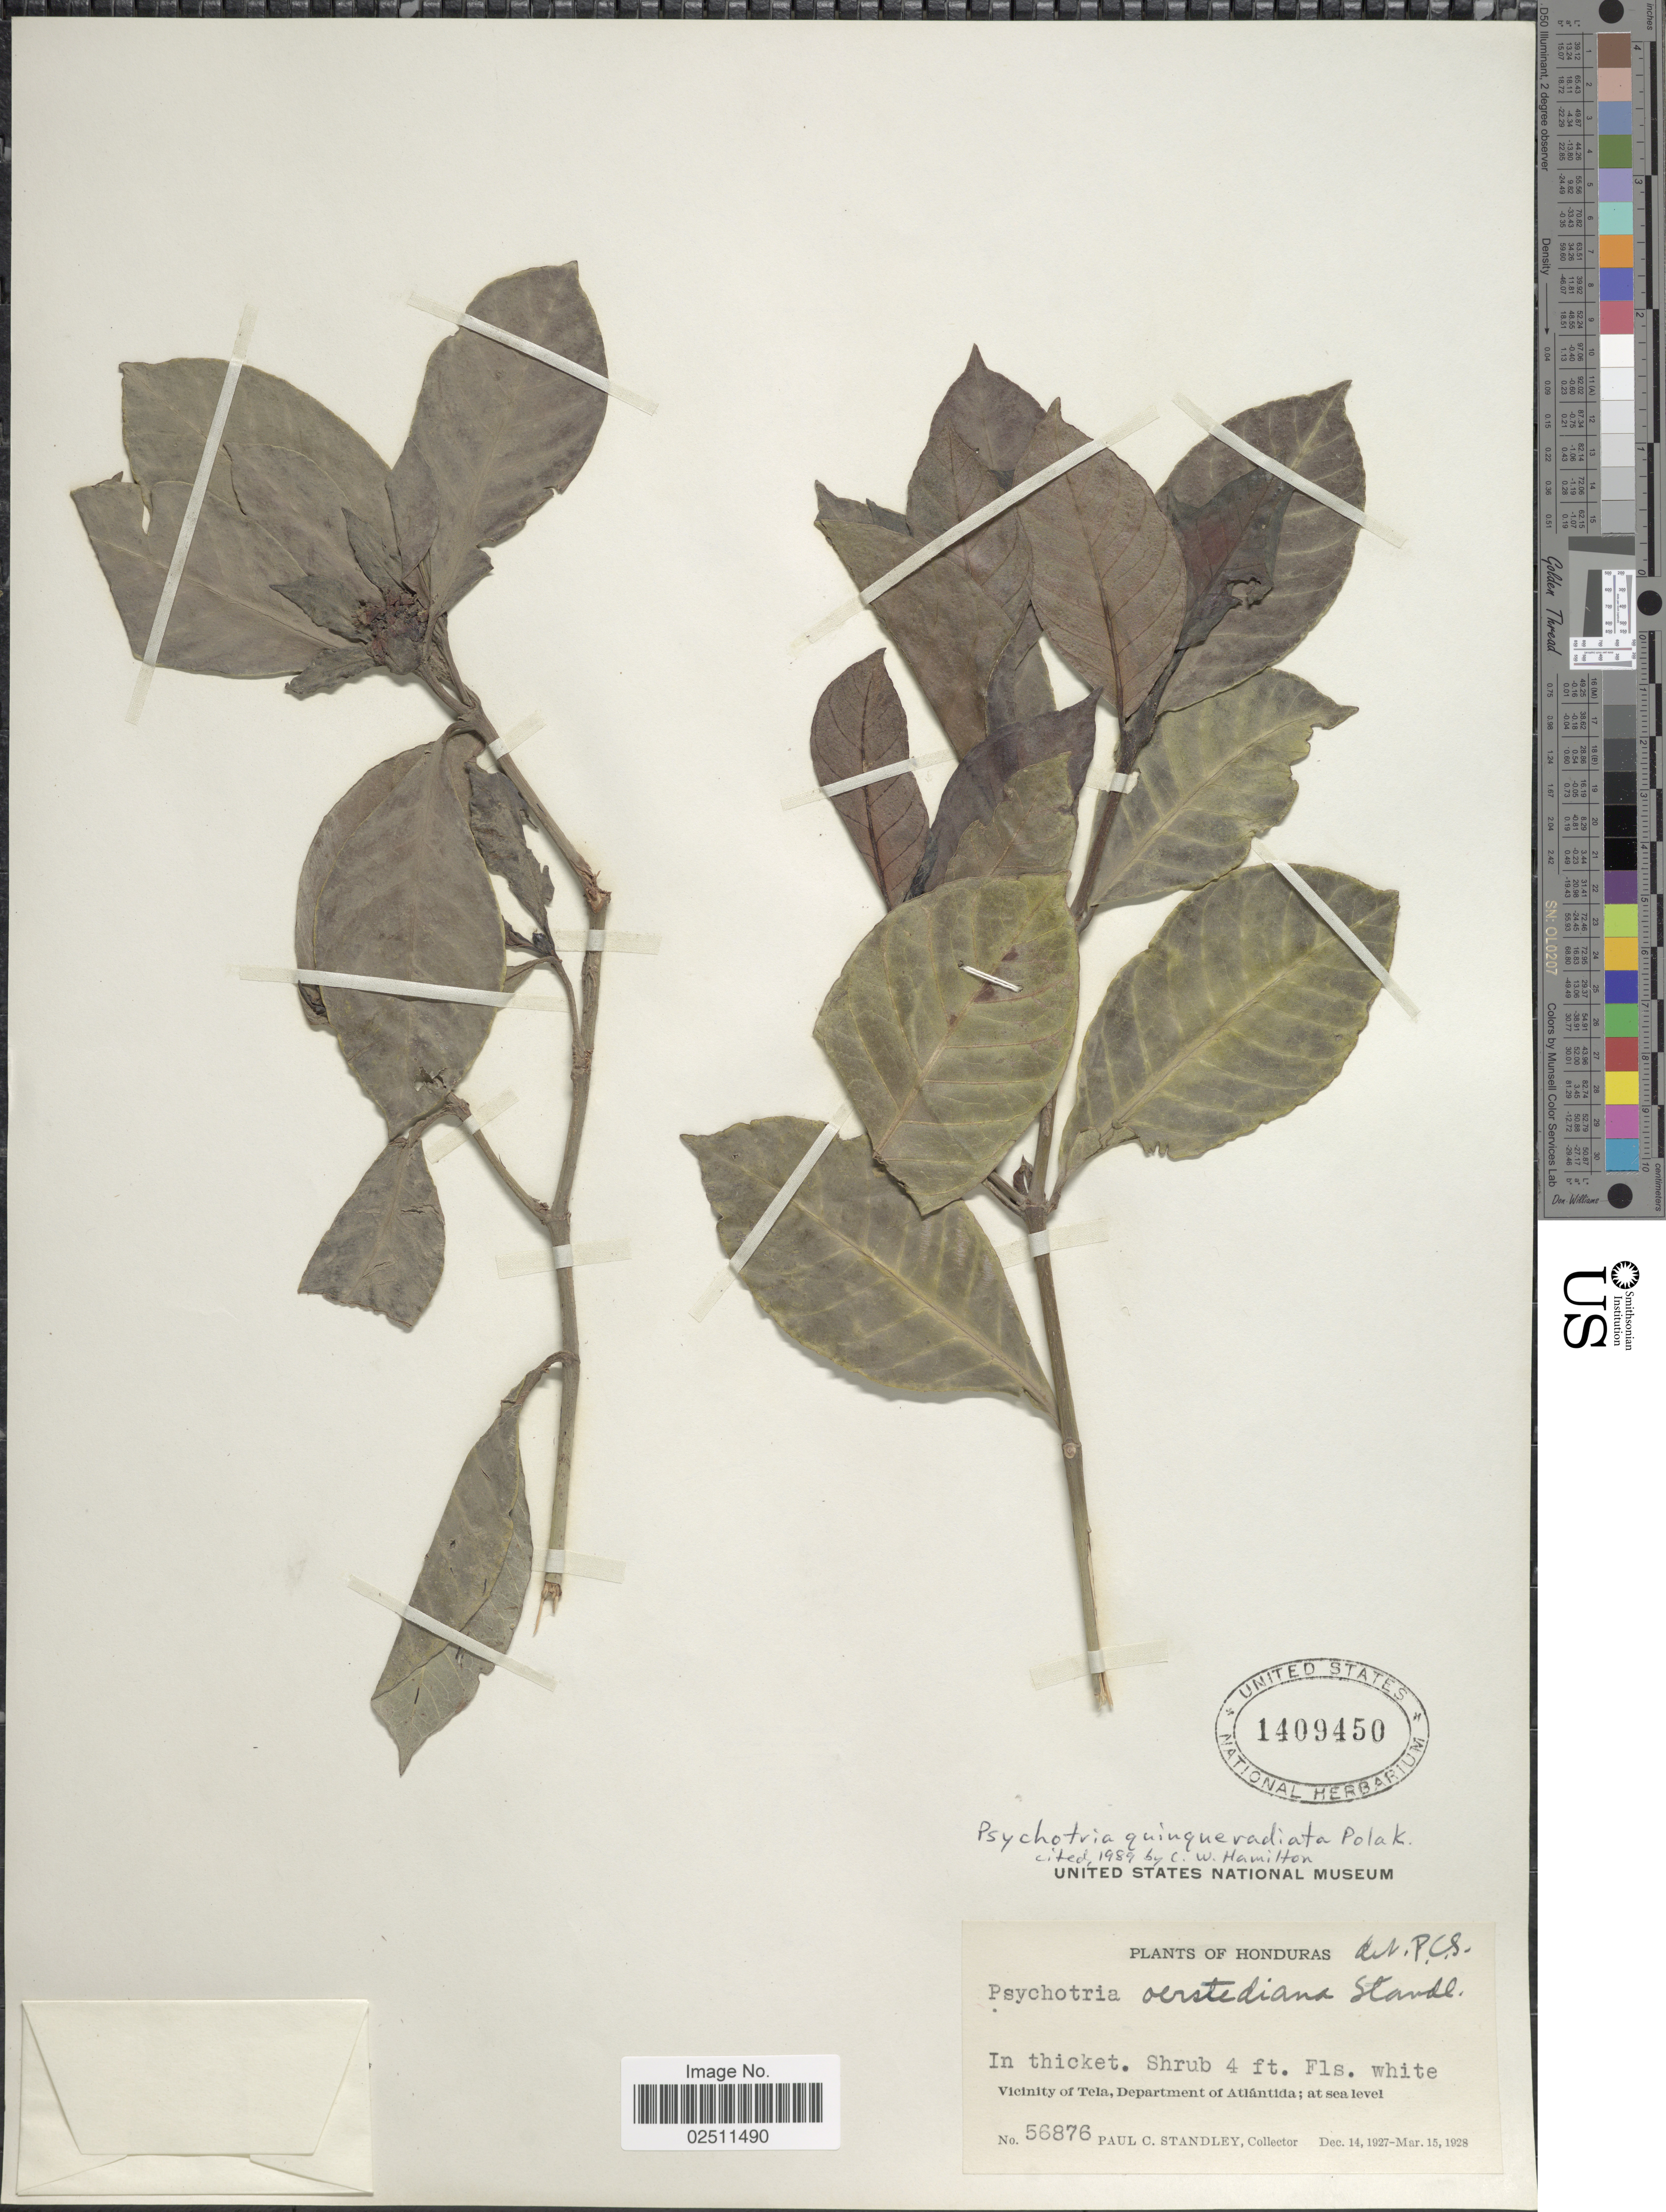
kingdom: Plantae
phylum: Tracheophyta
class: Magnoliopsida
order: Gentianales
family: Rubiaceae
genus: Psychotria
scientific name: Psychotria quinqueradiata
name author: Pol.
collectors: P. C. Standley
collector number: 56876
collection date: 1927-12-14/1928-03-15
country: Honduras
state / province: Atlántida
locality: Vicinity of Tela, Department of Atlantida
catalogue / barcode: US 1409450